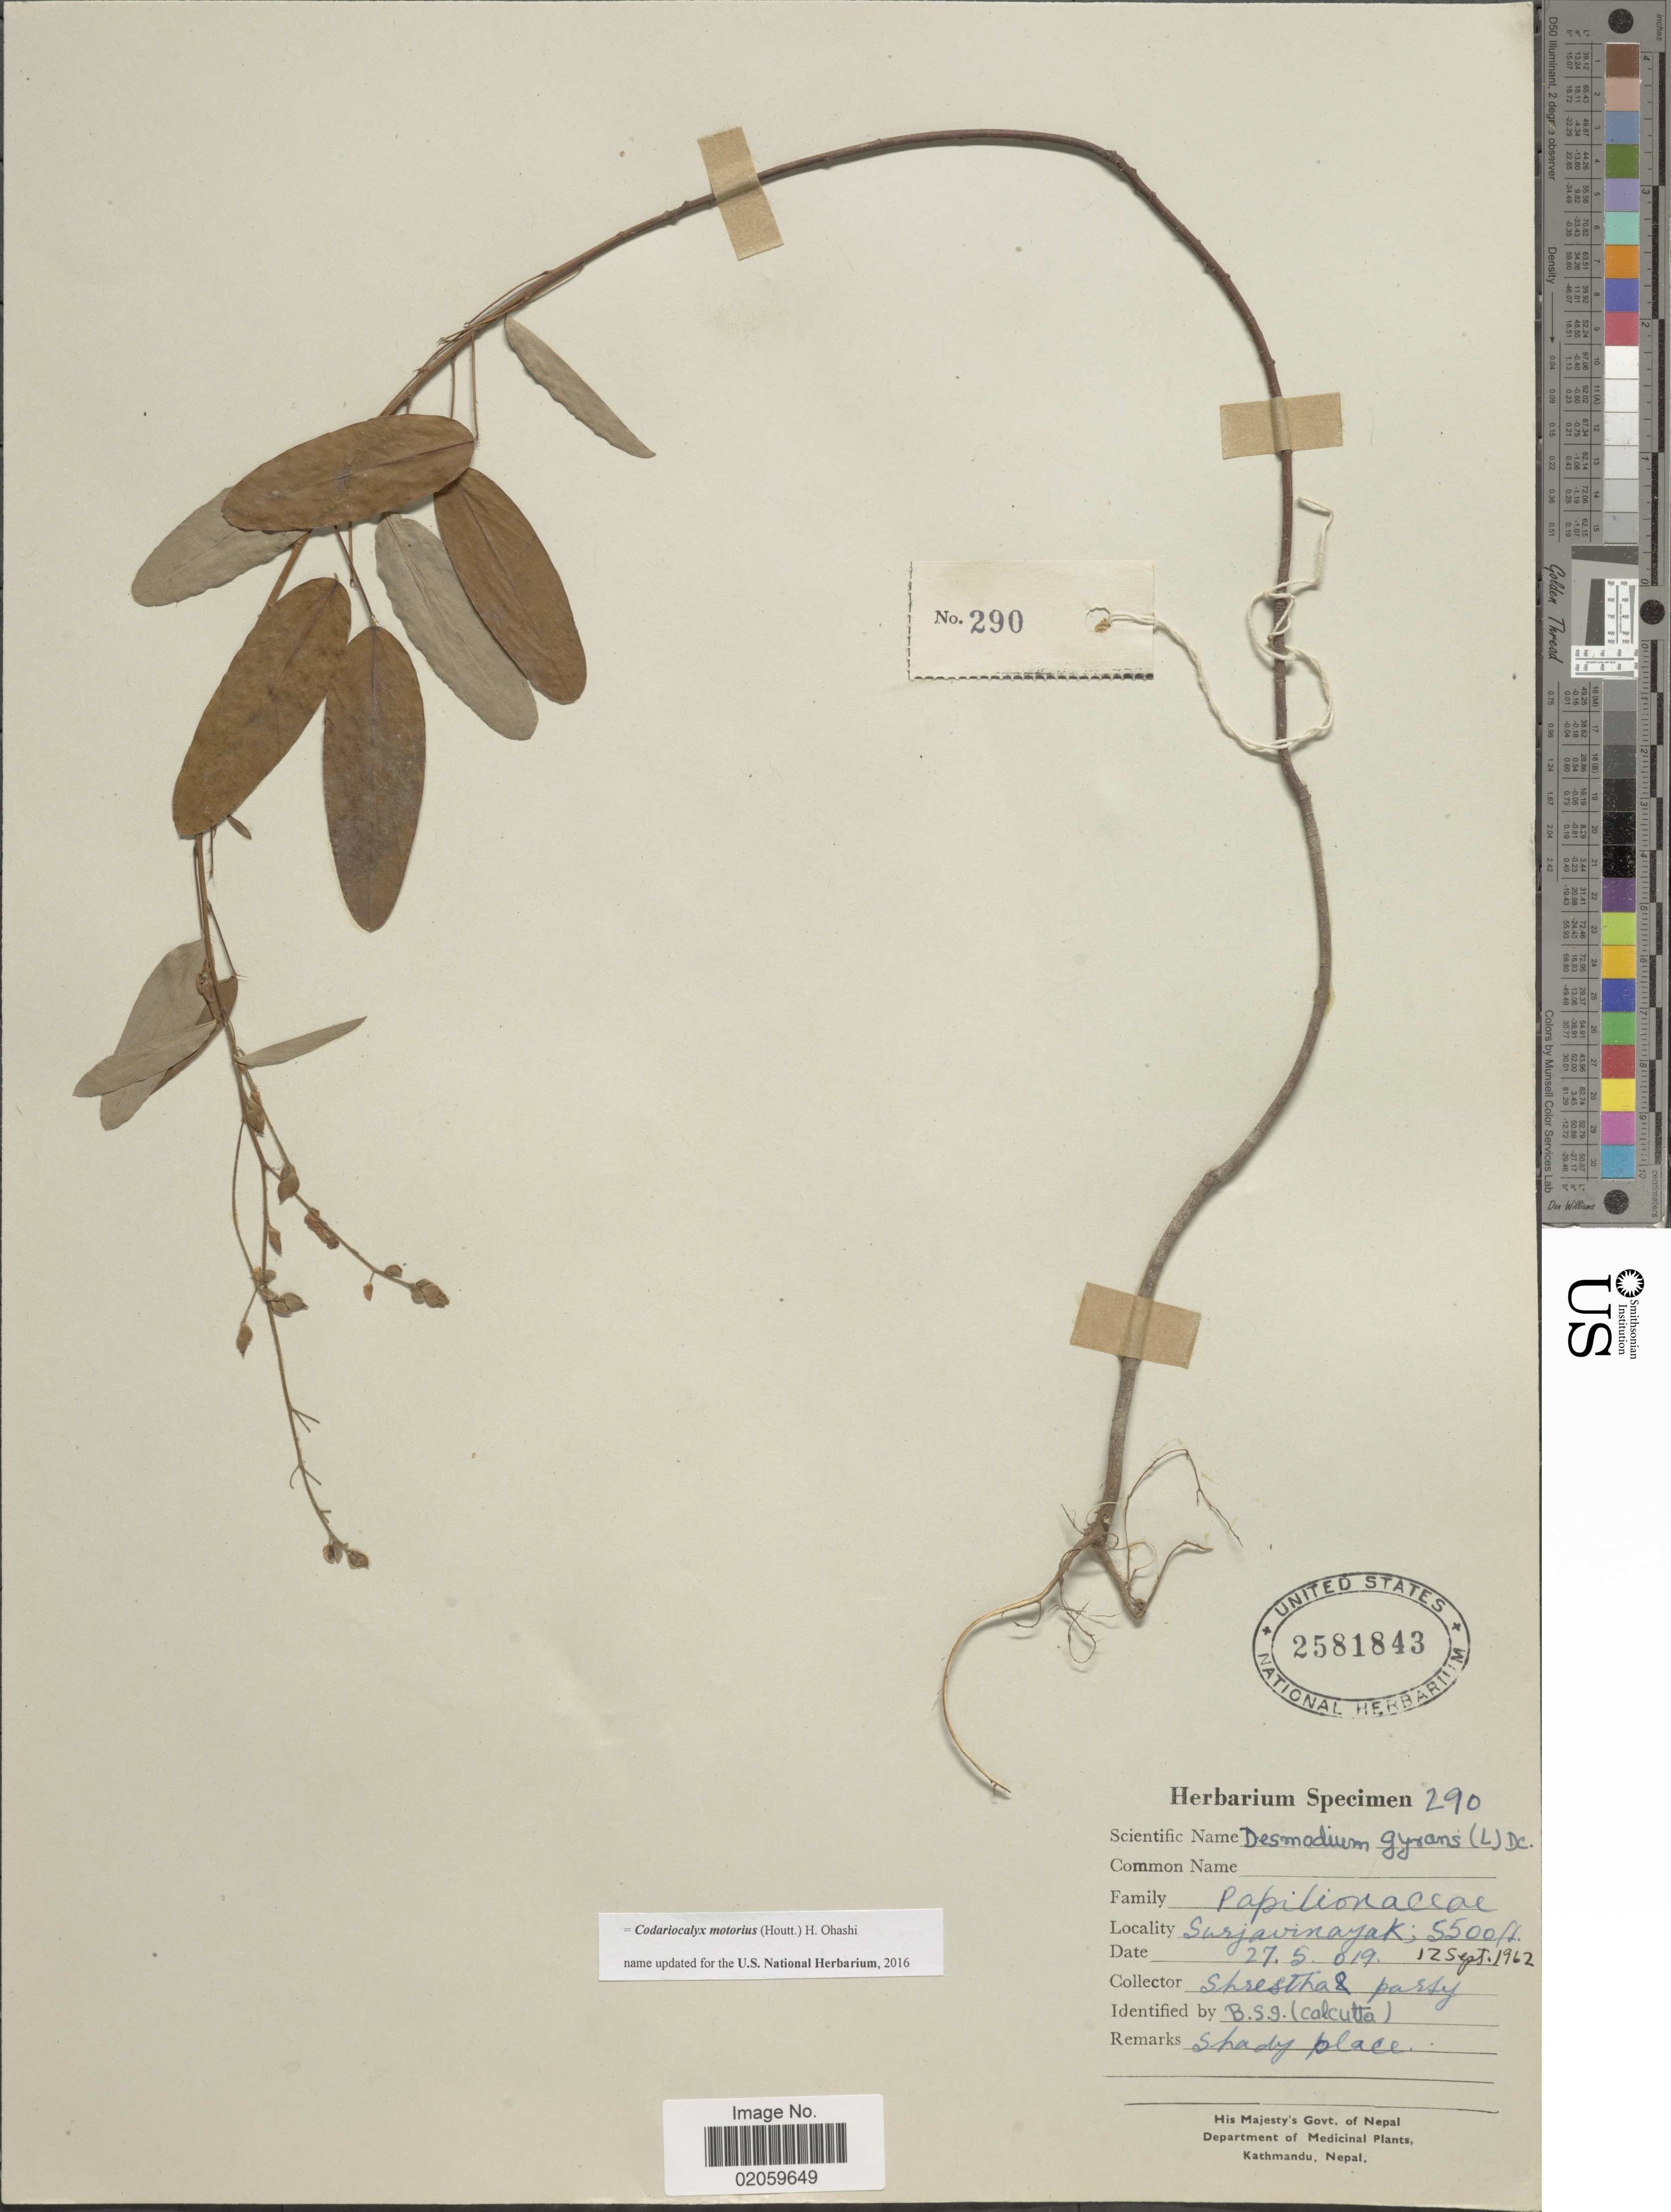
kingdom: Plantae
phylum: Tracheophyta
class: Magnoliopsida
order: Fabales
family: Fabaceae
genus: Codariocalyx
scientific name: Codariocalyx motorius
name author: (Houtt.) H. Ohashi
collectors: T. B. Shrestha & et al.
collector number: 290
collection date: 1962-09-12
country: Nepal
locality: Surjavinayak [interpreted]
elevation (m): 1676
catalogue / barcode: US 2581843